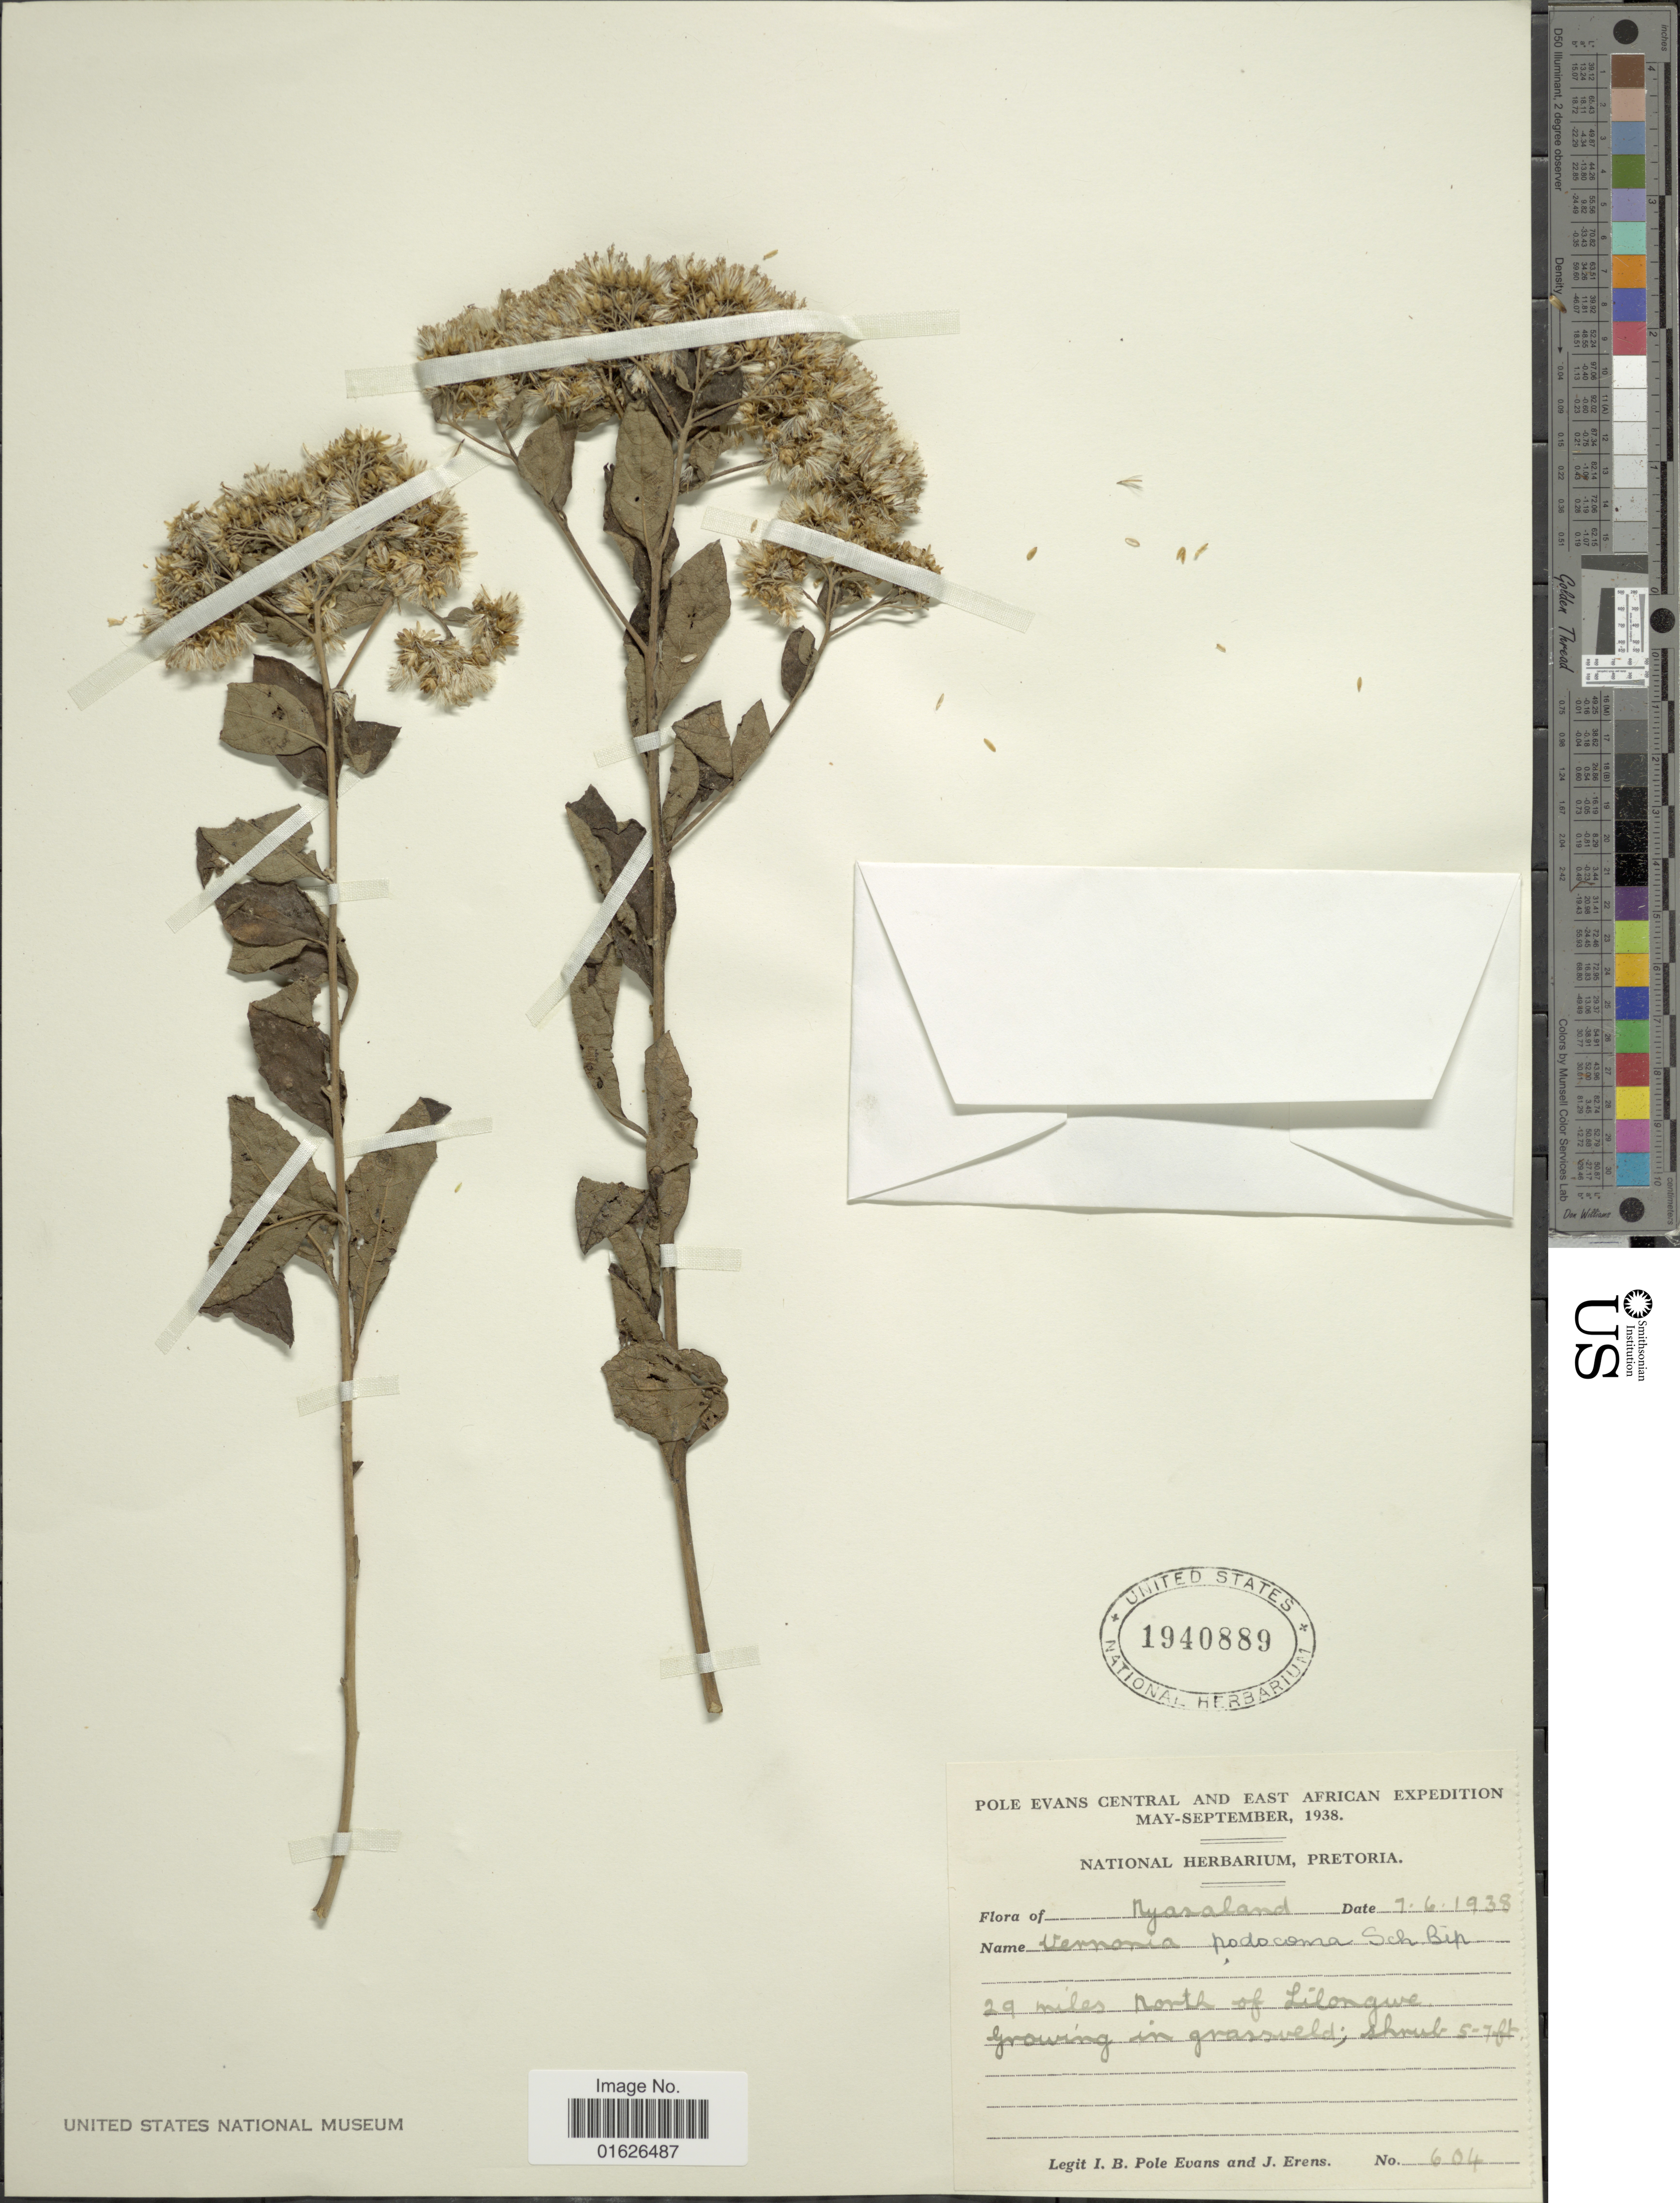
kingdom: Plantae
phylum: Tracheophyta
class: Magnoliopsida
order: Asterales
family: Asteraceae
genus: Gymnanthemum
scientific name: Gymnanthemum thomsonianum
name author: (Oliv. & Hiern in Oliv.) H. Rob.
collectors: I. B. Pole-Evans & J. Erens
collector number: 604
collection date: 1938-06-07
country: Malawi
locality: Nyasaland, 29 miles North of Lilongwe.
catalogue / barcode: US 1940889